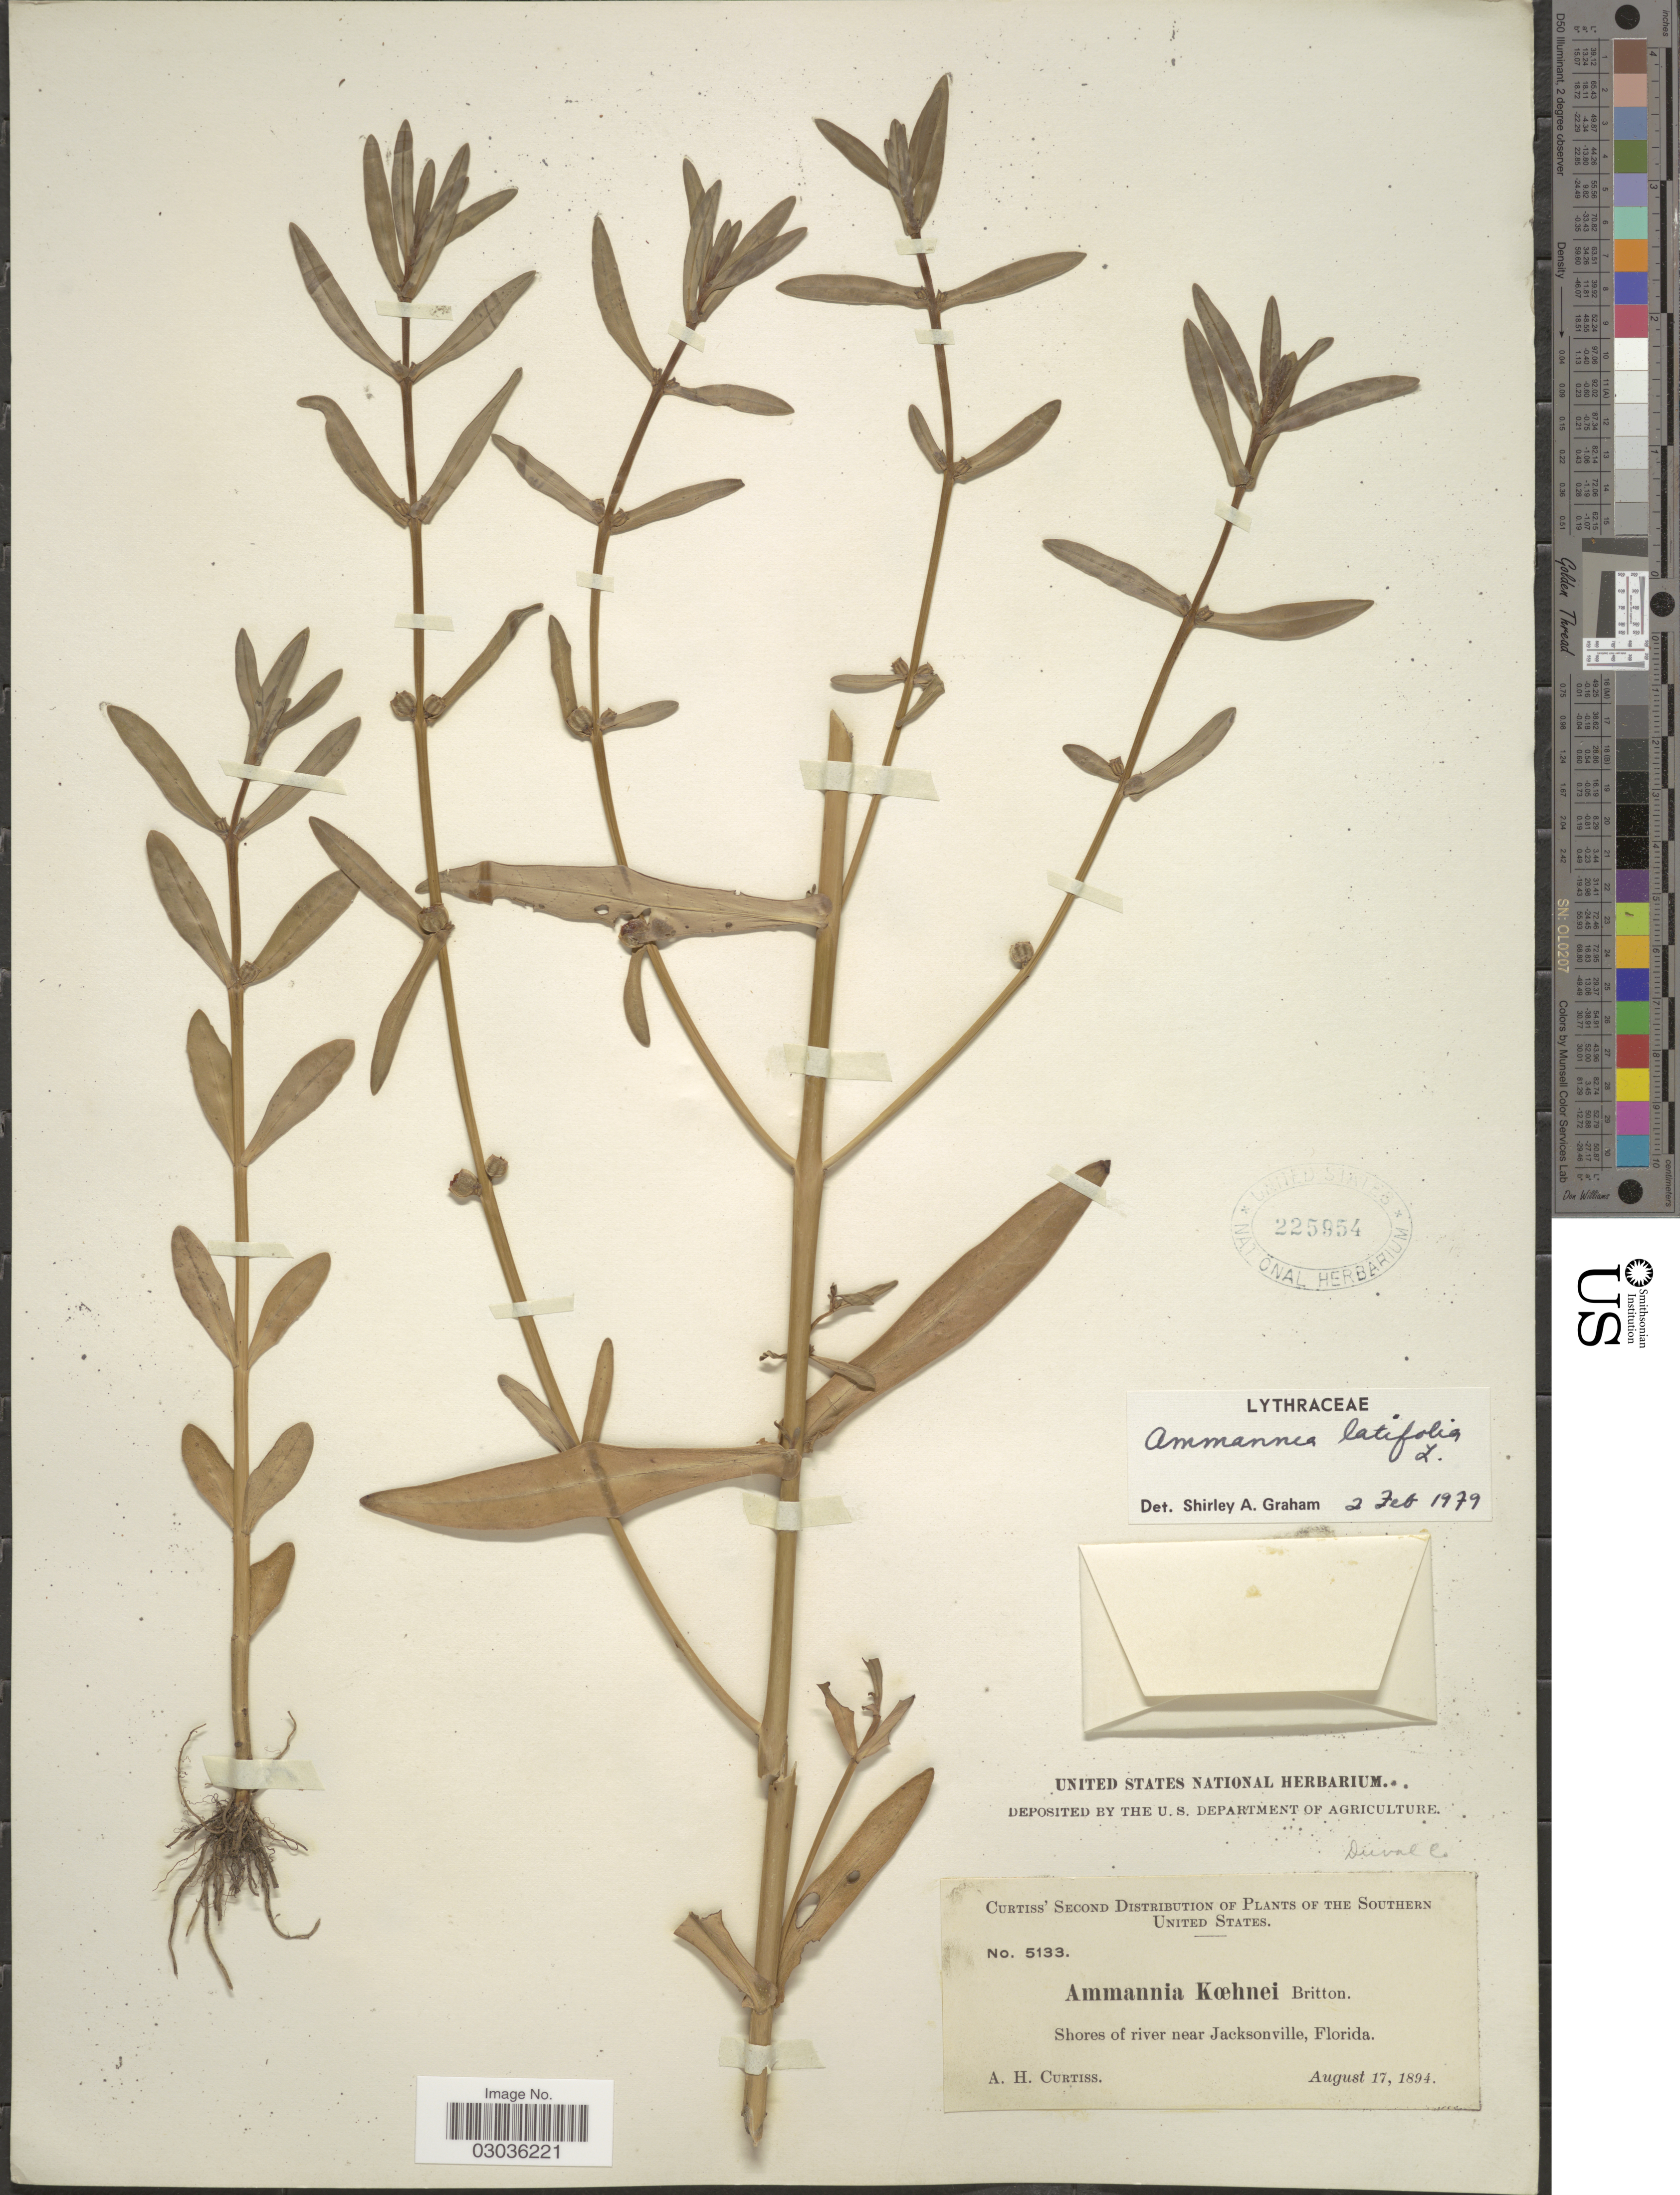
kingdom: Plantae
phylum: Tracheophyta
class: Magnoliopsida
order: Myrtales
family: Lythraceae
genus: Ammannia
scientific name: Ammannia latifolia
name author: L.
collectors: A. H. Curtiss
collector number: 5133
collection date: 1894-08-17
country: United States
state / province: Florida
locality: The Southern United States. Shores of river near Jacksonville. Duval Co.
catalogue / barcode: US 225954